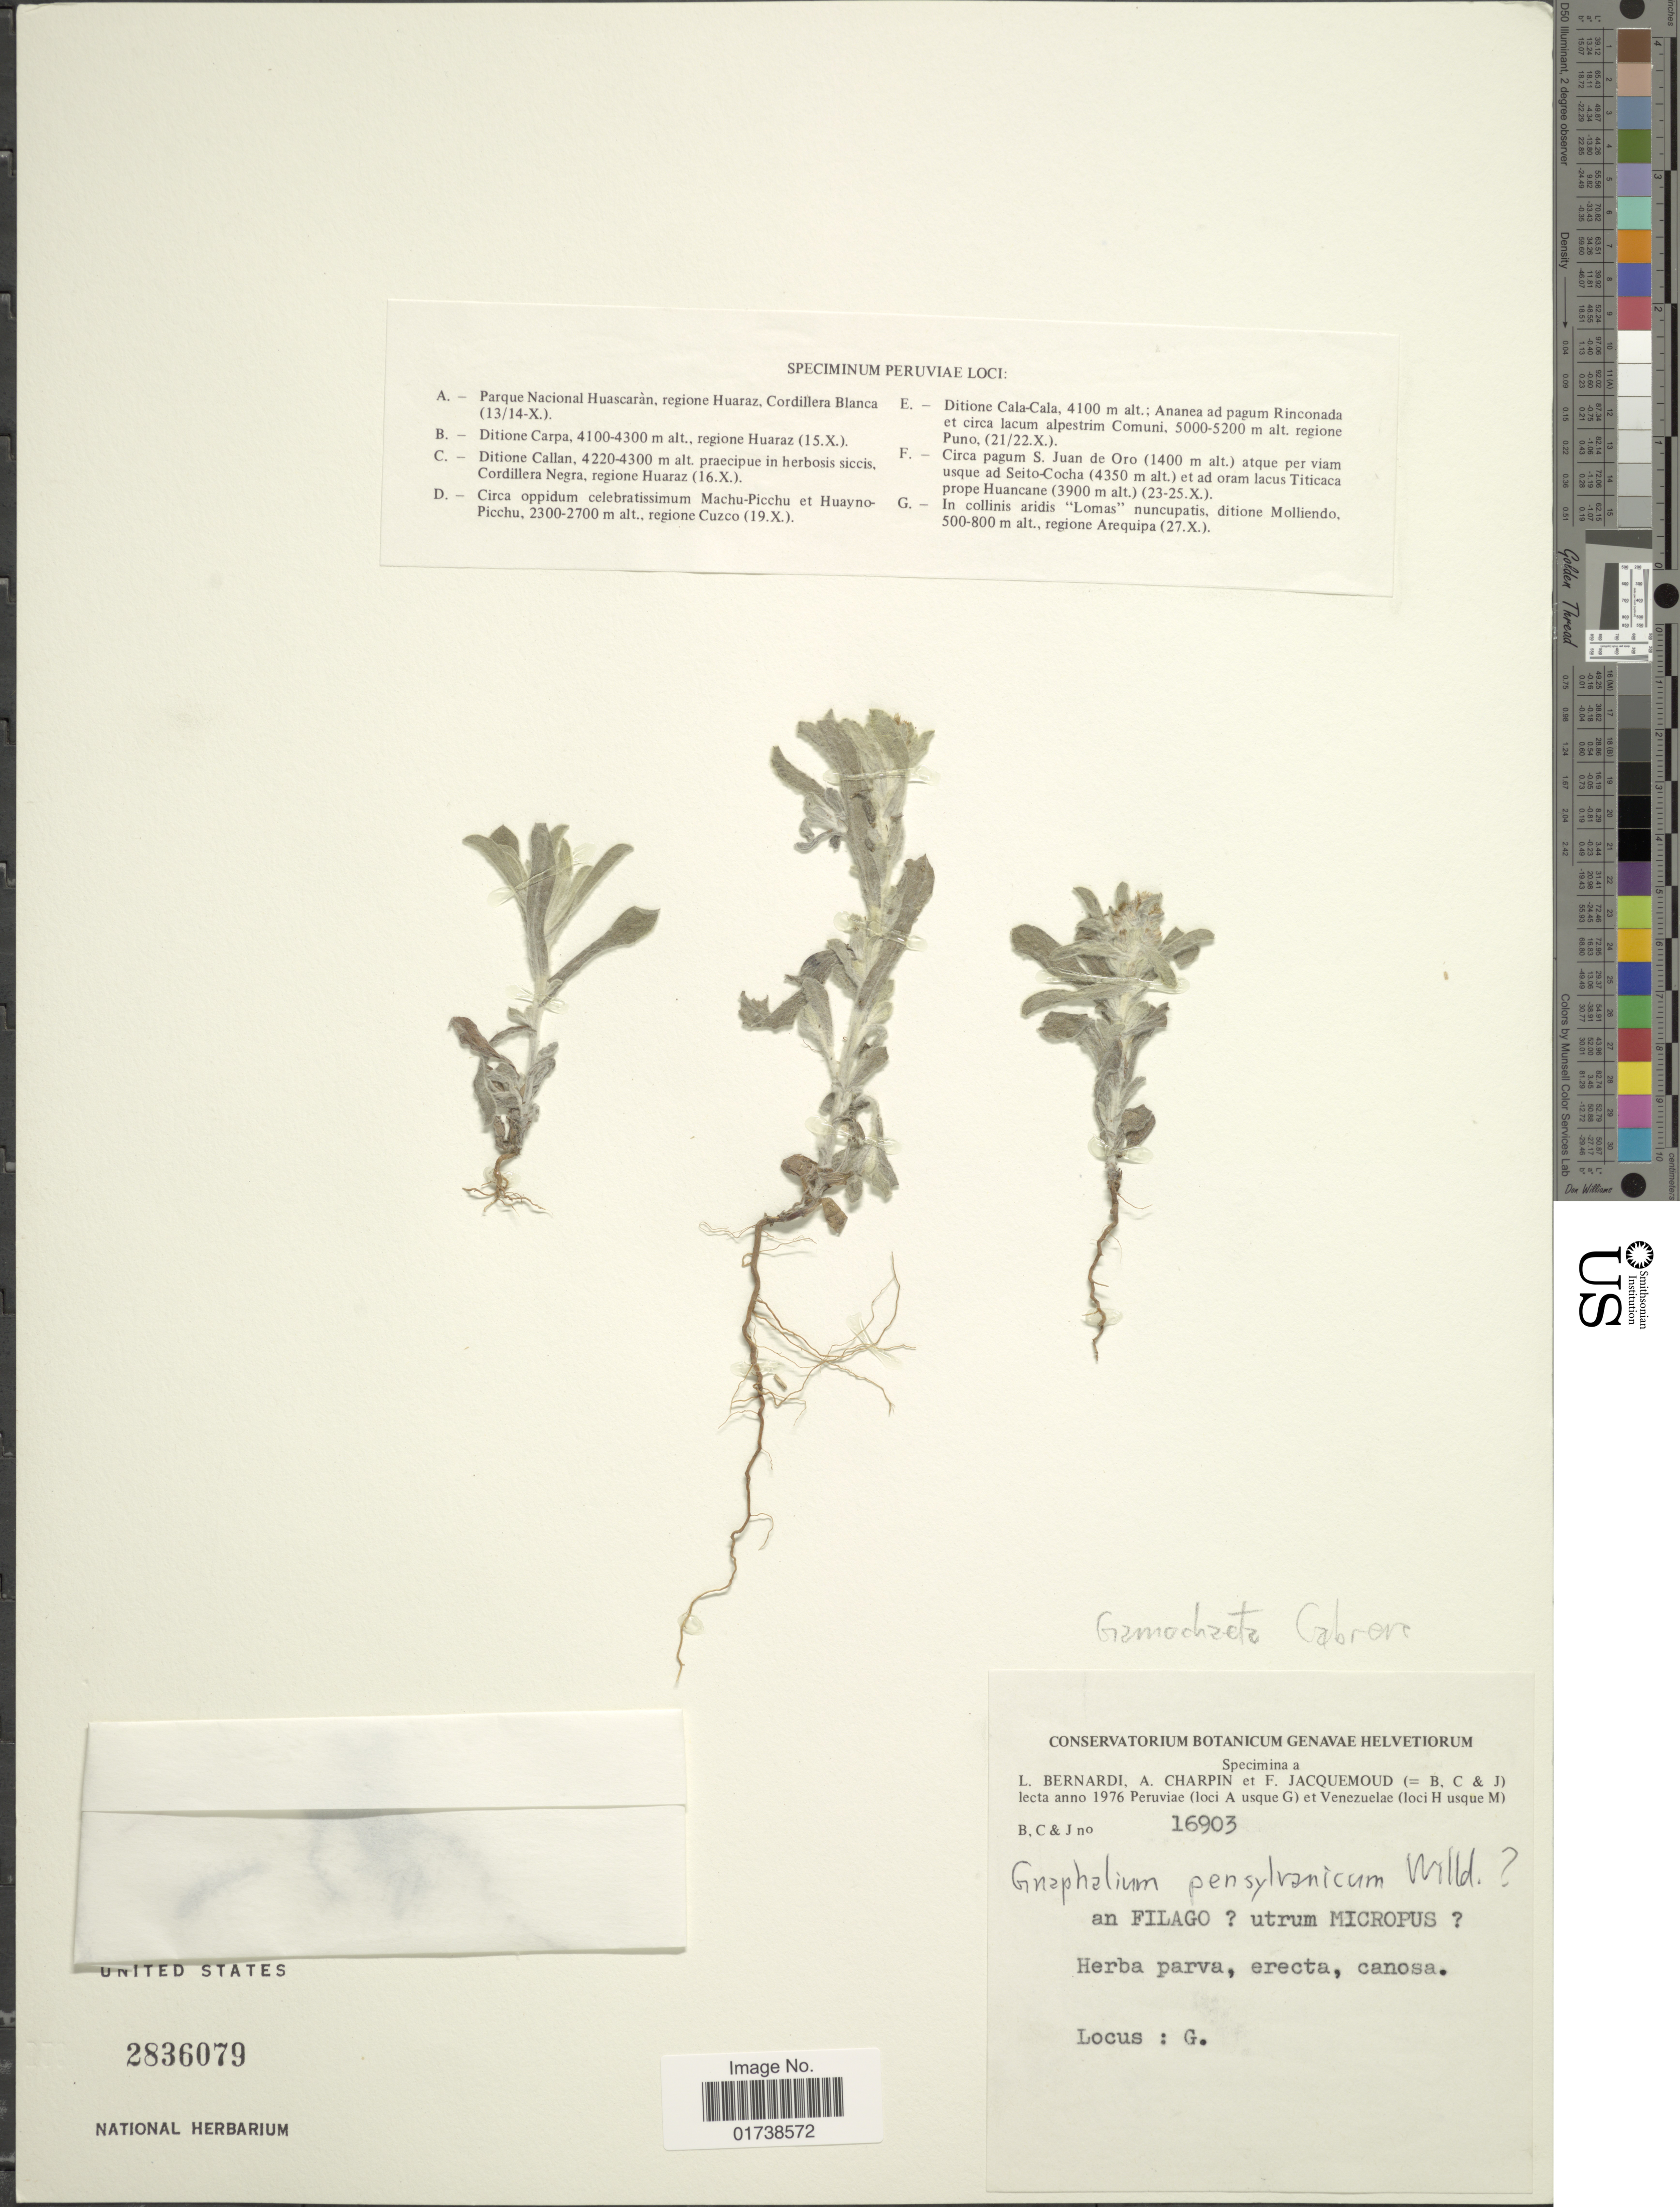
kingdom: Plantae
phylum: Tracheophyta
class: Magnoliopsida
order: Asterales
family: Asteraceae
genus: Gamochaeta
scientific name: Gamochaeta pensylvanica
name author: (Willd.) Cabrera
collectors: L. Bernardi, A. Charpin & F. Jacquemoud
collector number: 16903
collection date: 1976-10-27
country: Peru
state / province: Arequipa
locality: In Collinis aridis "Lomas"nuncupatis, ditione Molliendo, regione Arequipa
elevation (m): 500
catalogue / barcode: US 2836079